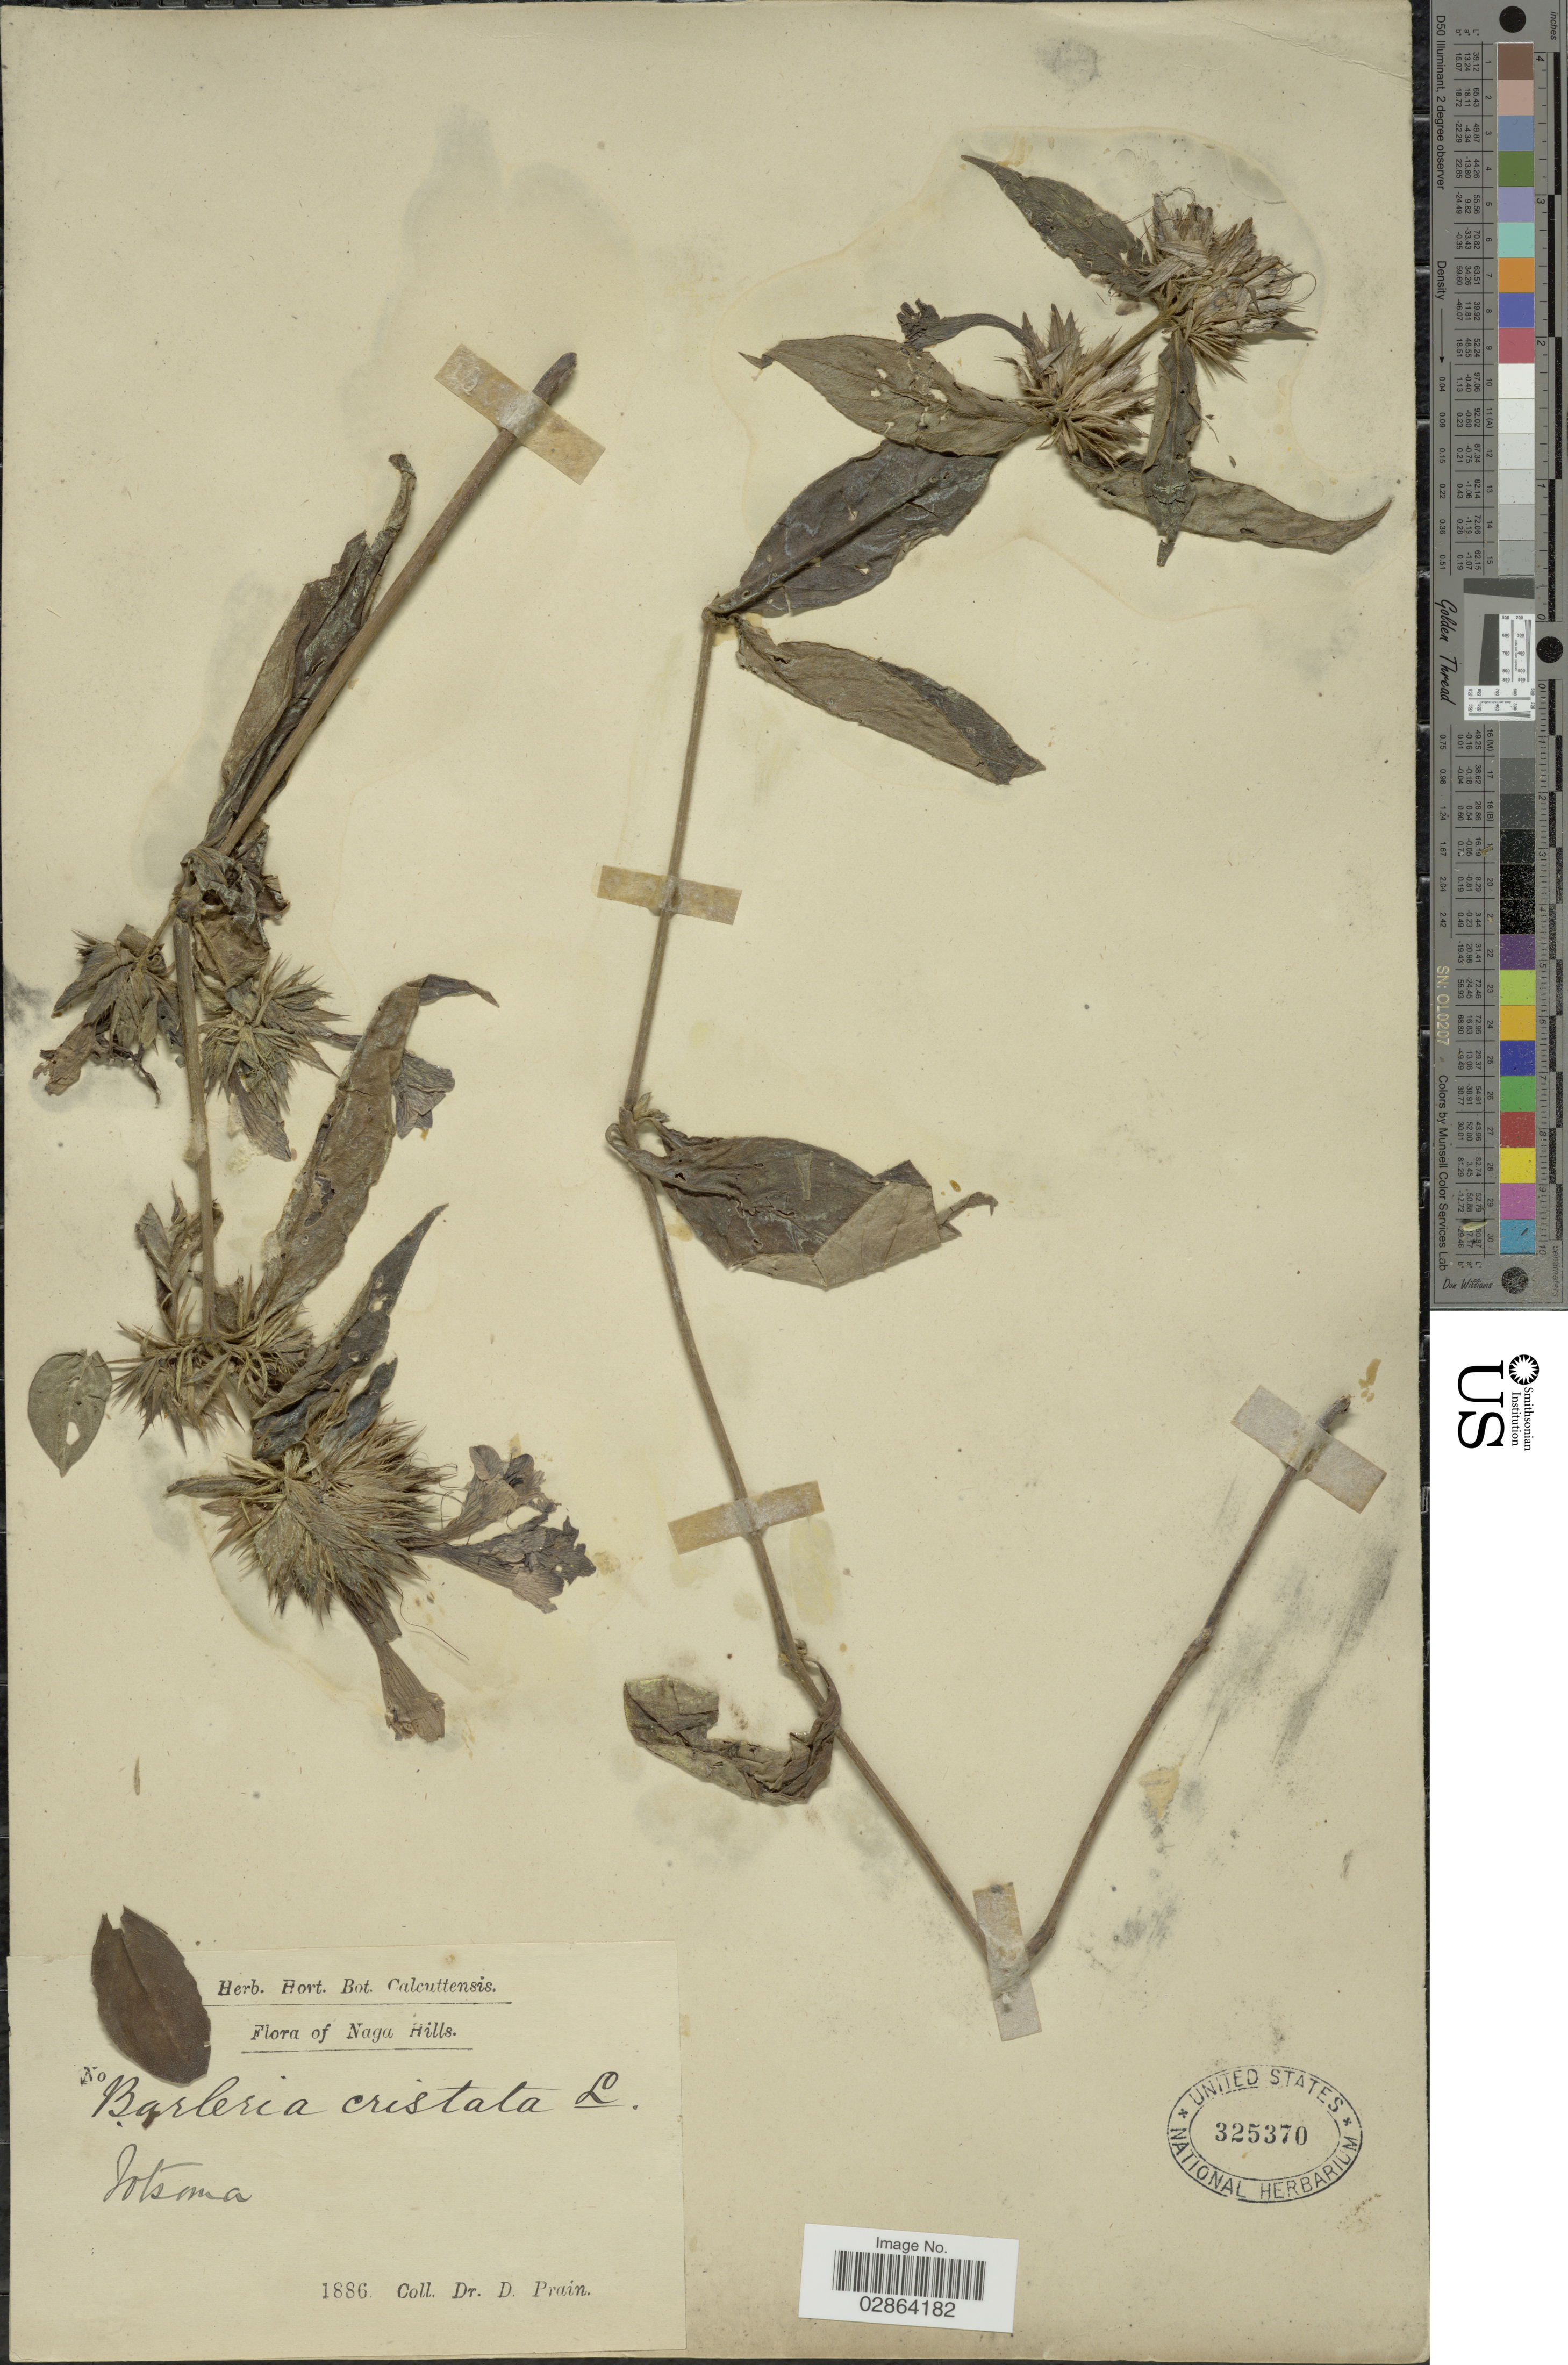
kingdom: Plantae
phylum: Tracheophyta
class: Magnoliopsida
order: Lamiales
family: Acanthaceae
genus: Barleria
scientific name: Barleria cristata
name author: L.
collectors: D. Prain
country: India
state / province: Nagaland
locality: Naga Hills, Jotsoma.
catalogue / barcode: US 325370